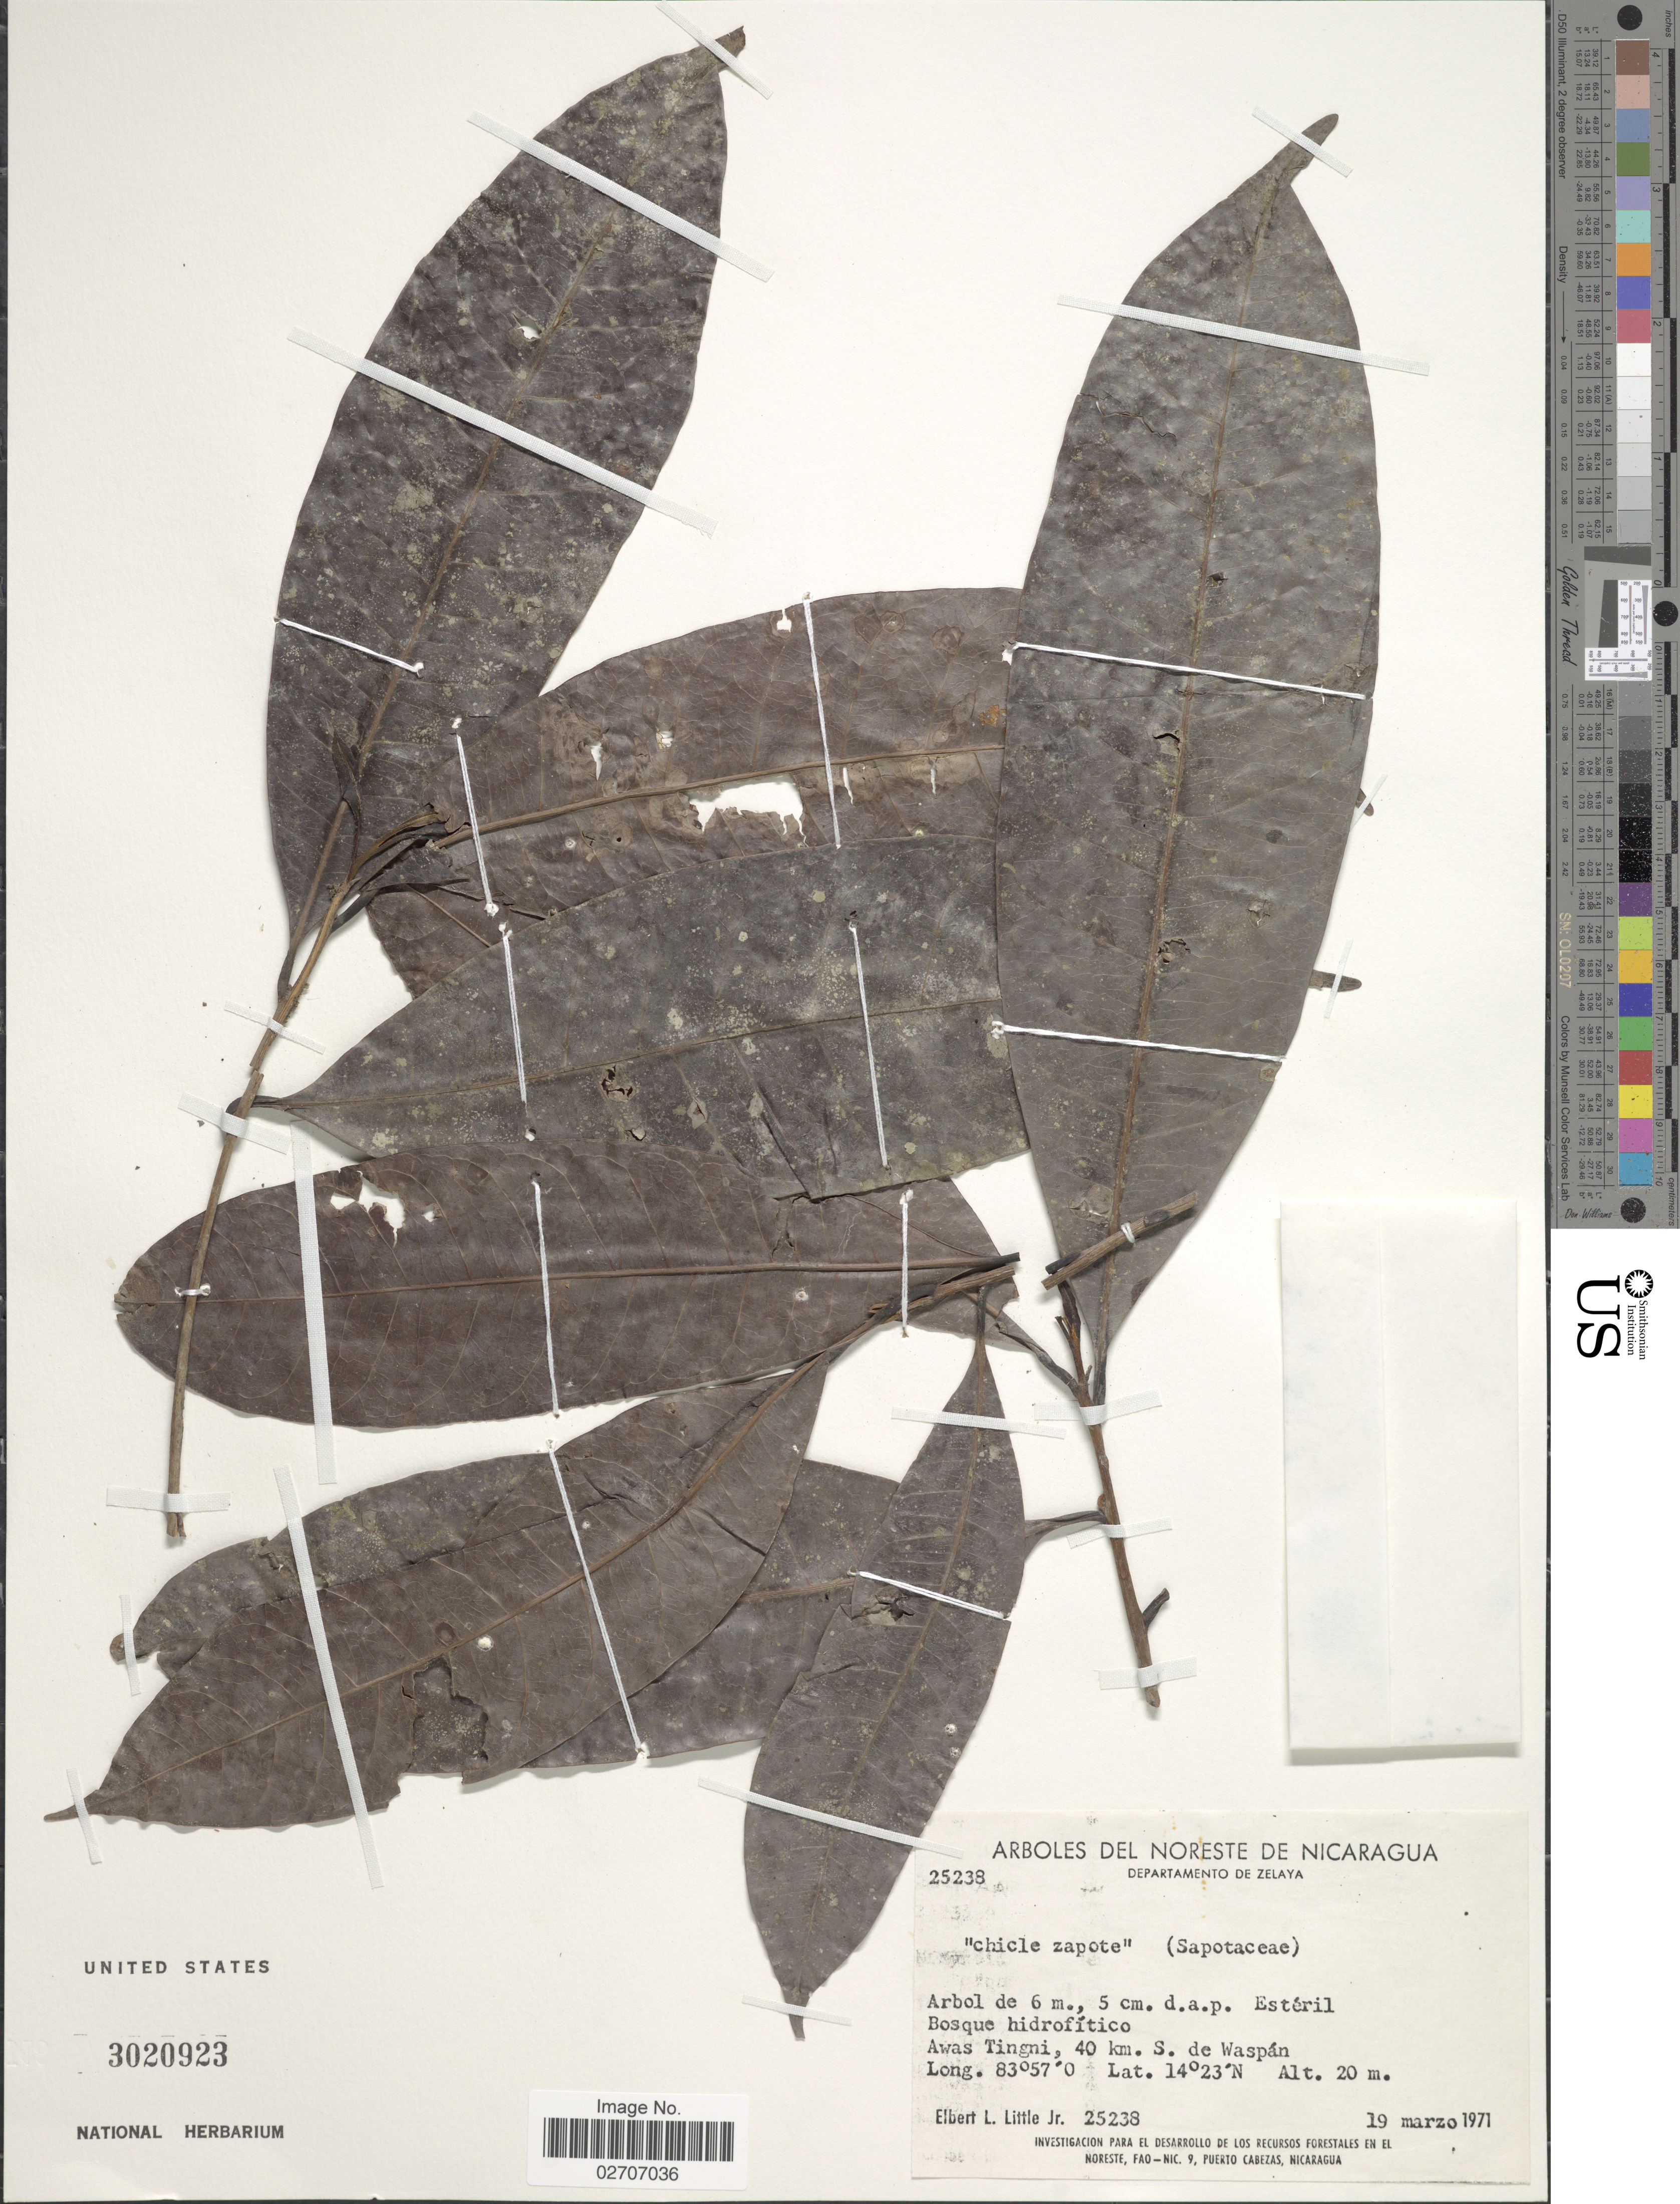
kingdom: Plantae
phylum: Tracheophyta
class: Magnoliopsida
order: Ericales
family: Sapotaceae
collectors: E. L. Little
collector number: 25238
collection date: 1971-03-19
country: Nicaragua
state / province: Atlantico Norte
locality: Arboles Del Norste De Nicaragua, Departamento de Zelaya, Awas Tingni, 40 km S. de Waspán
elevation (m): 20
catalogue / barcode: US 3020923